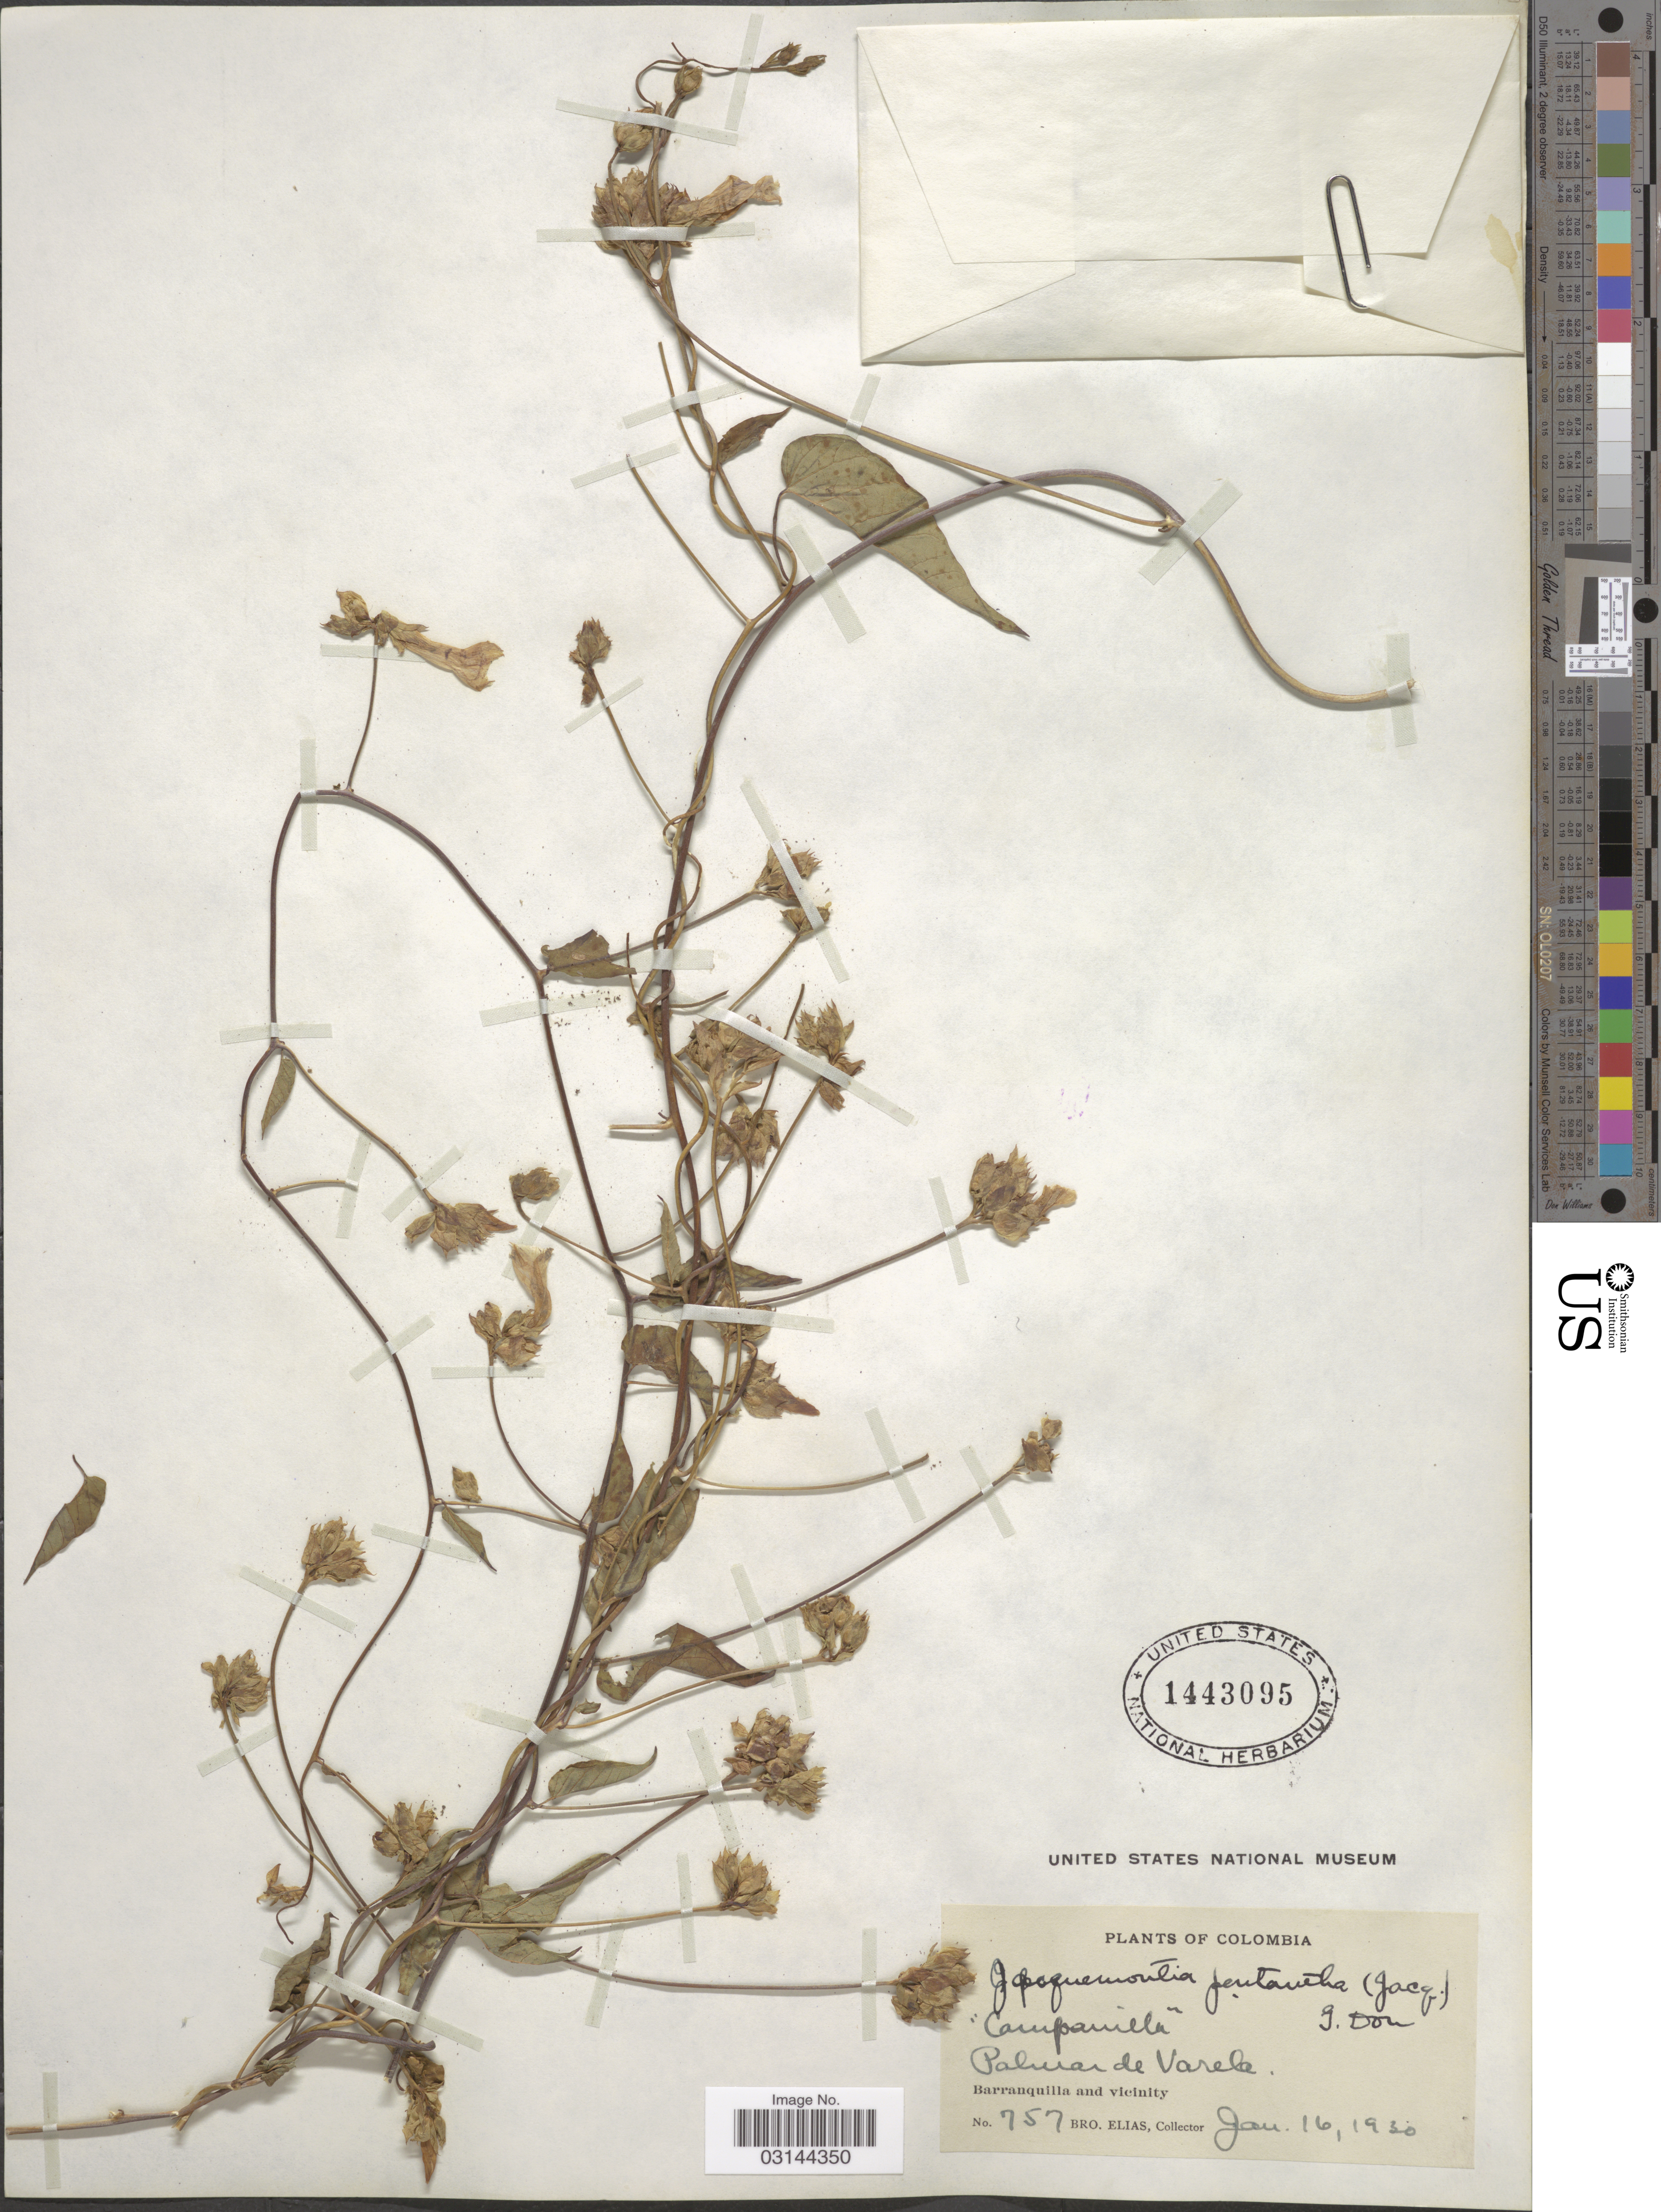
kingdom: Plantae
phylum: Tracheophyta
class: Magnoliopsida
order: Solanales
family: Convolvulaceae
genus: Jacquemontia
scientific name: Jacquemontia pentanthos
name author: (Jacq.) G. Don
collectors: Bro. Elias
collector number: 757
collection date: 1930-01-16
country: Colombia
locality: Palmar de Varela. Barranquilla and vicinity.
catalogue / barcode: US 1443095